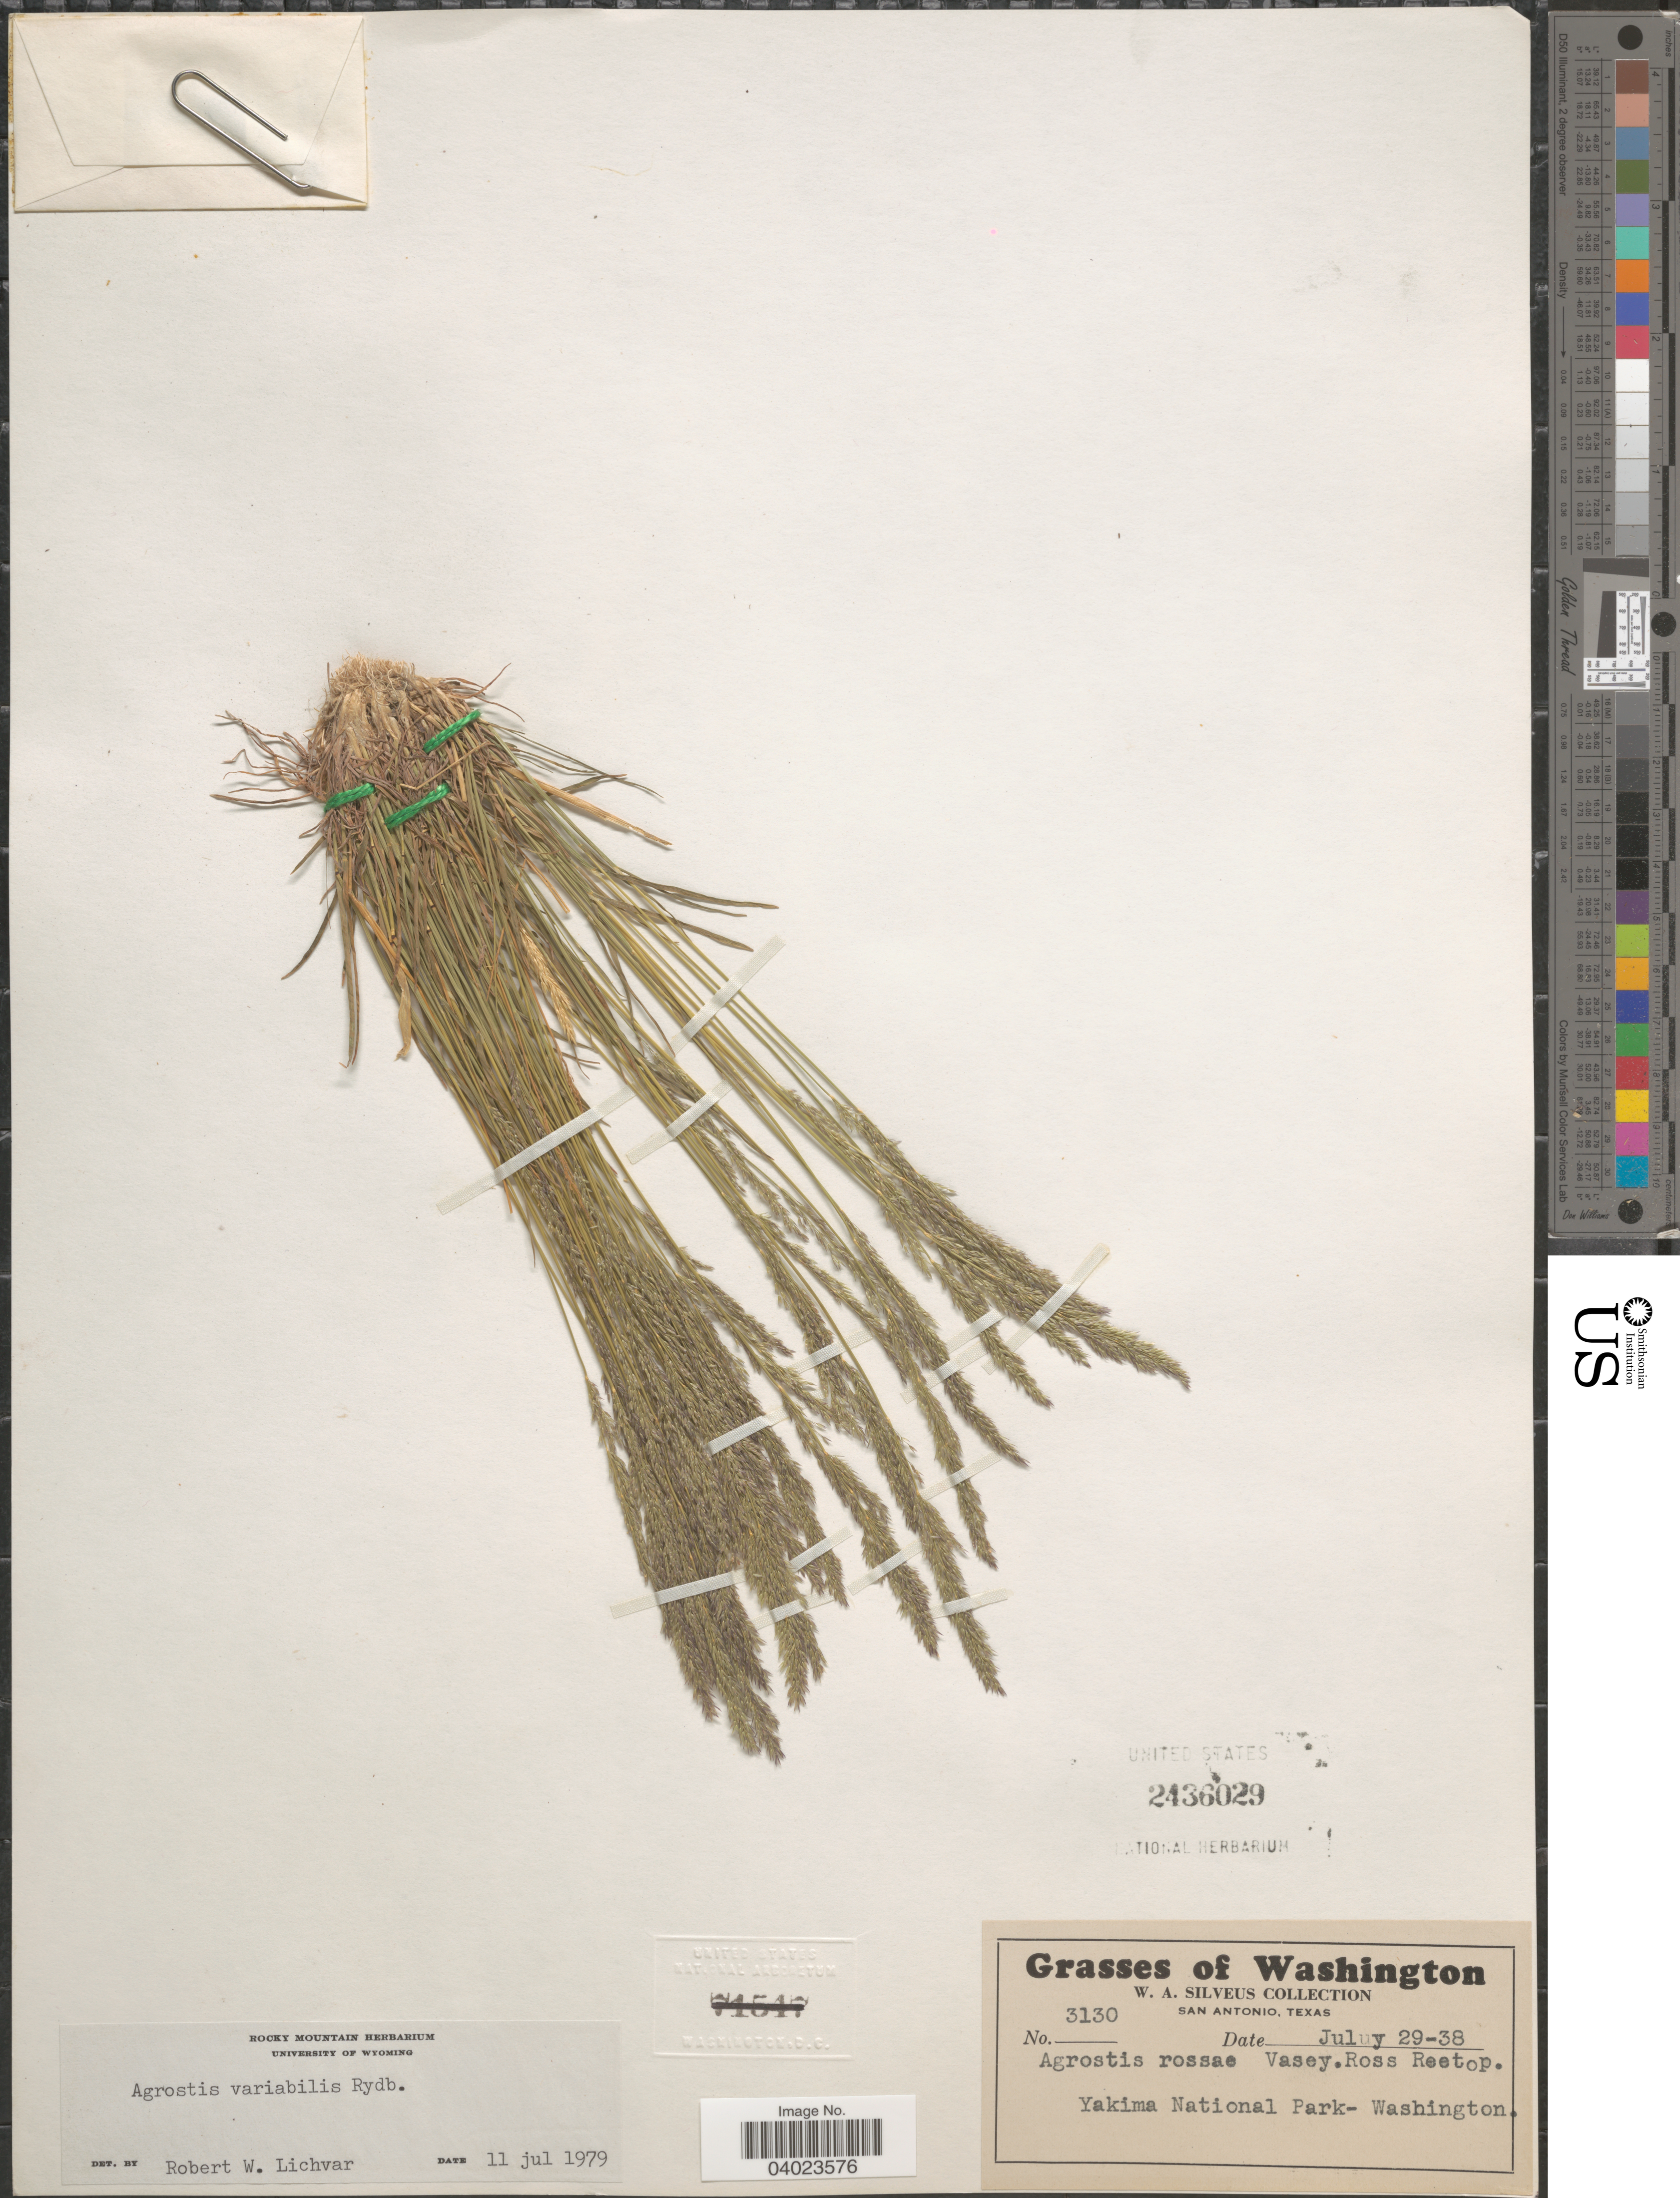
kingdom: Plantae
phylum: Tracheophyta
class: Liliopsida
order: Poales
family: Poaceae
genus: Agrostis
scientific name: Agrostis variabilis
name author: Rydb.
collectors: W. Silveus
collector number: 3130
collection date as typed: Transcribed d/m/y: 29/7/38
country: United States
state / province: Washington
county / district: Yakima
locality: Yakima National Park.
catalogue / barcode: US 2436029